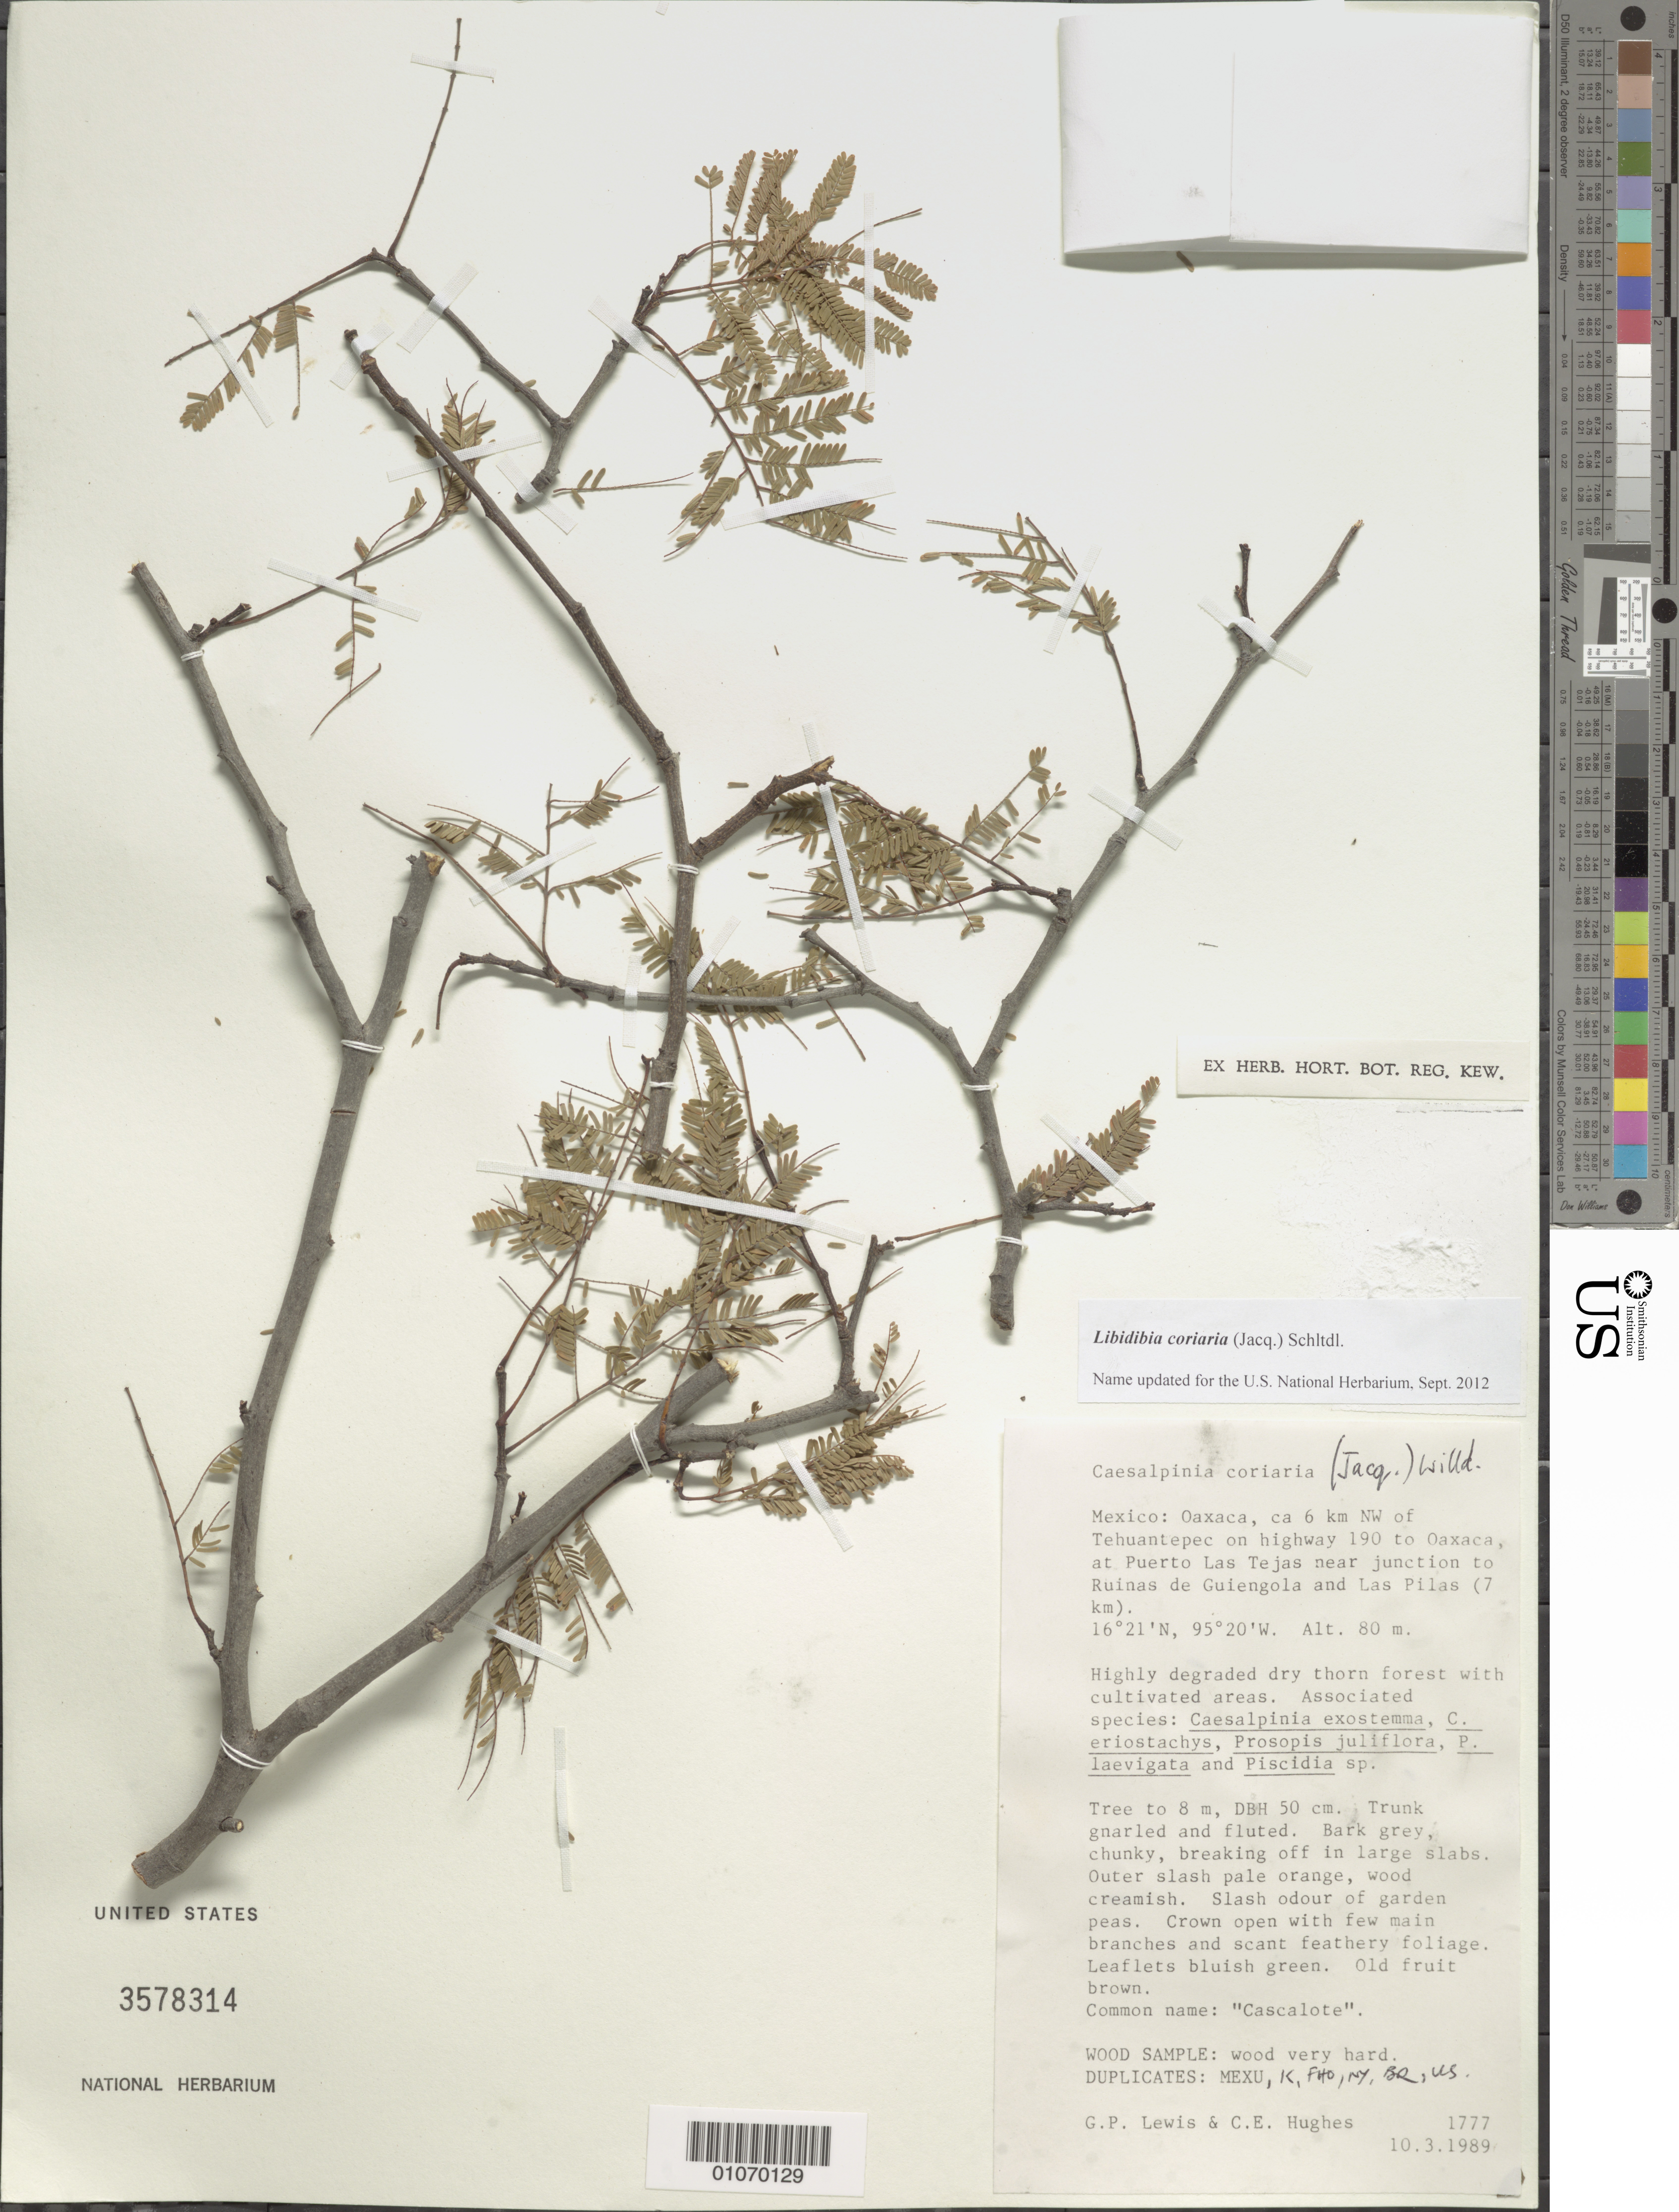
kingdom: Plantae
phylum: Tracheophyta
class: Magnoliopsida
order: Fabales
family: Fabaceae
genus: Libidibia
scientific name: Libidibia coriaria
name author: (Jacq.) Schltdl.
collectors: G. P. Lewis & C. Hughes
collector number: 1777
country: Mexico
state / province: Oaxaca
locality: NW of Tehuantepec on highway 190 to Oaxaca, at Puerto Las Tejas near junction to Ruijnas de Guiengoola and Las Pilas.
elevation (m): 80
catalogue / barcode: US 3578314